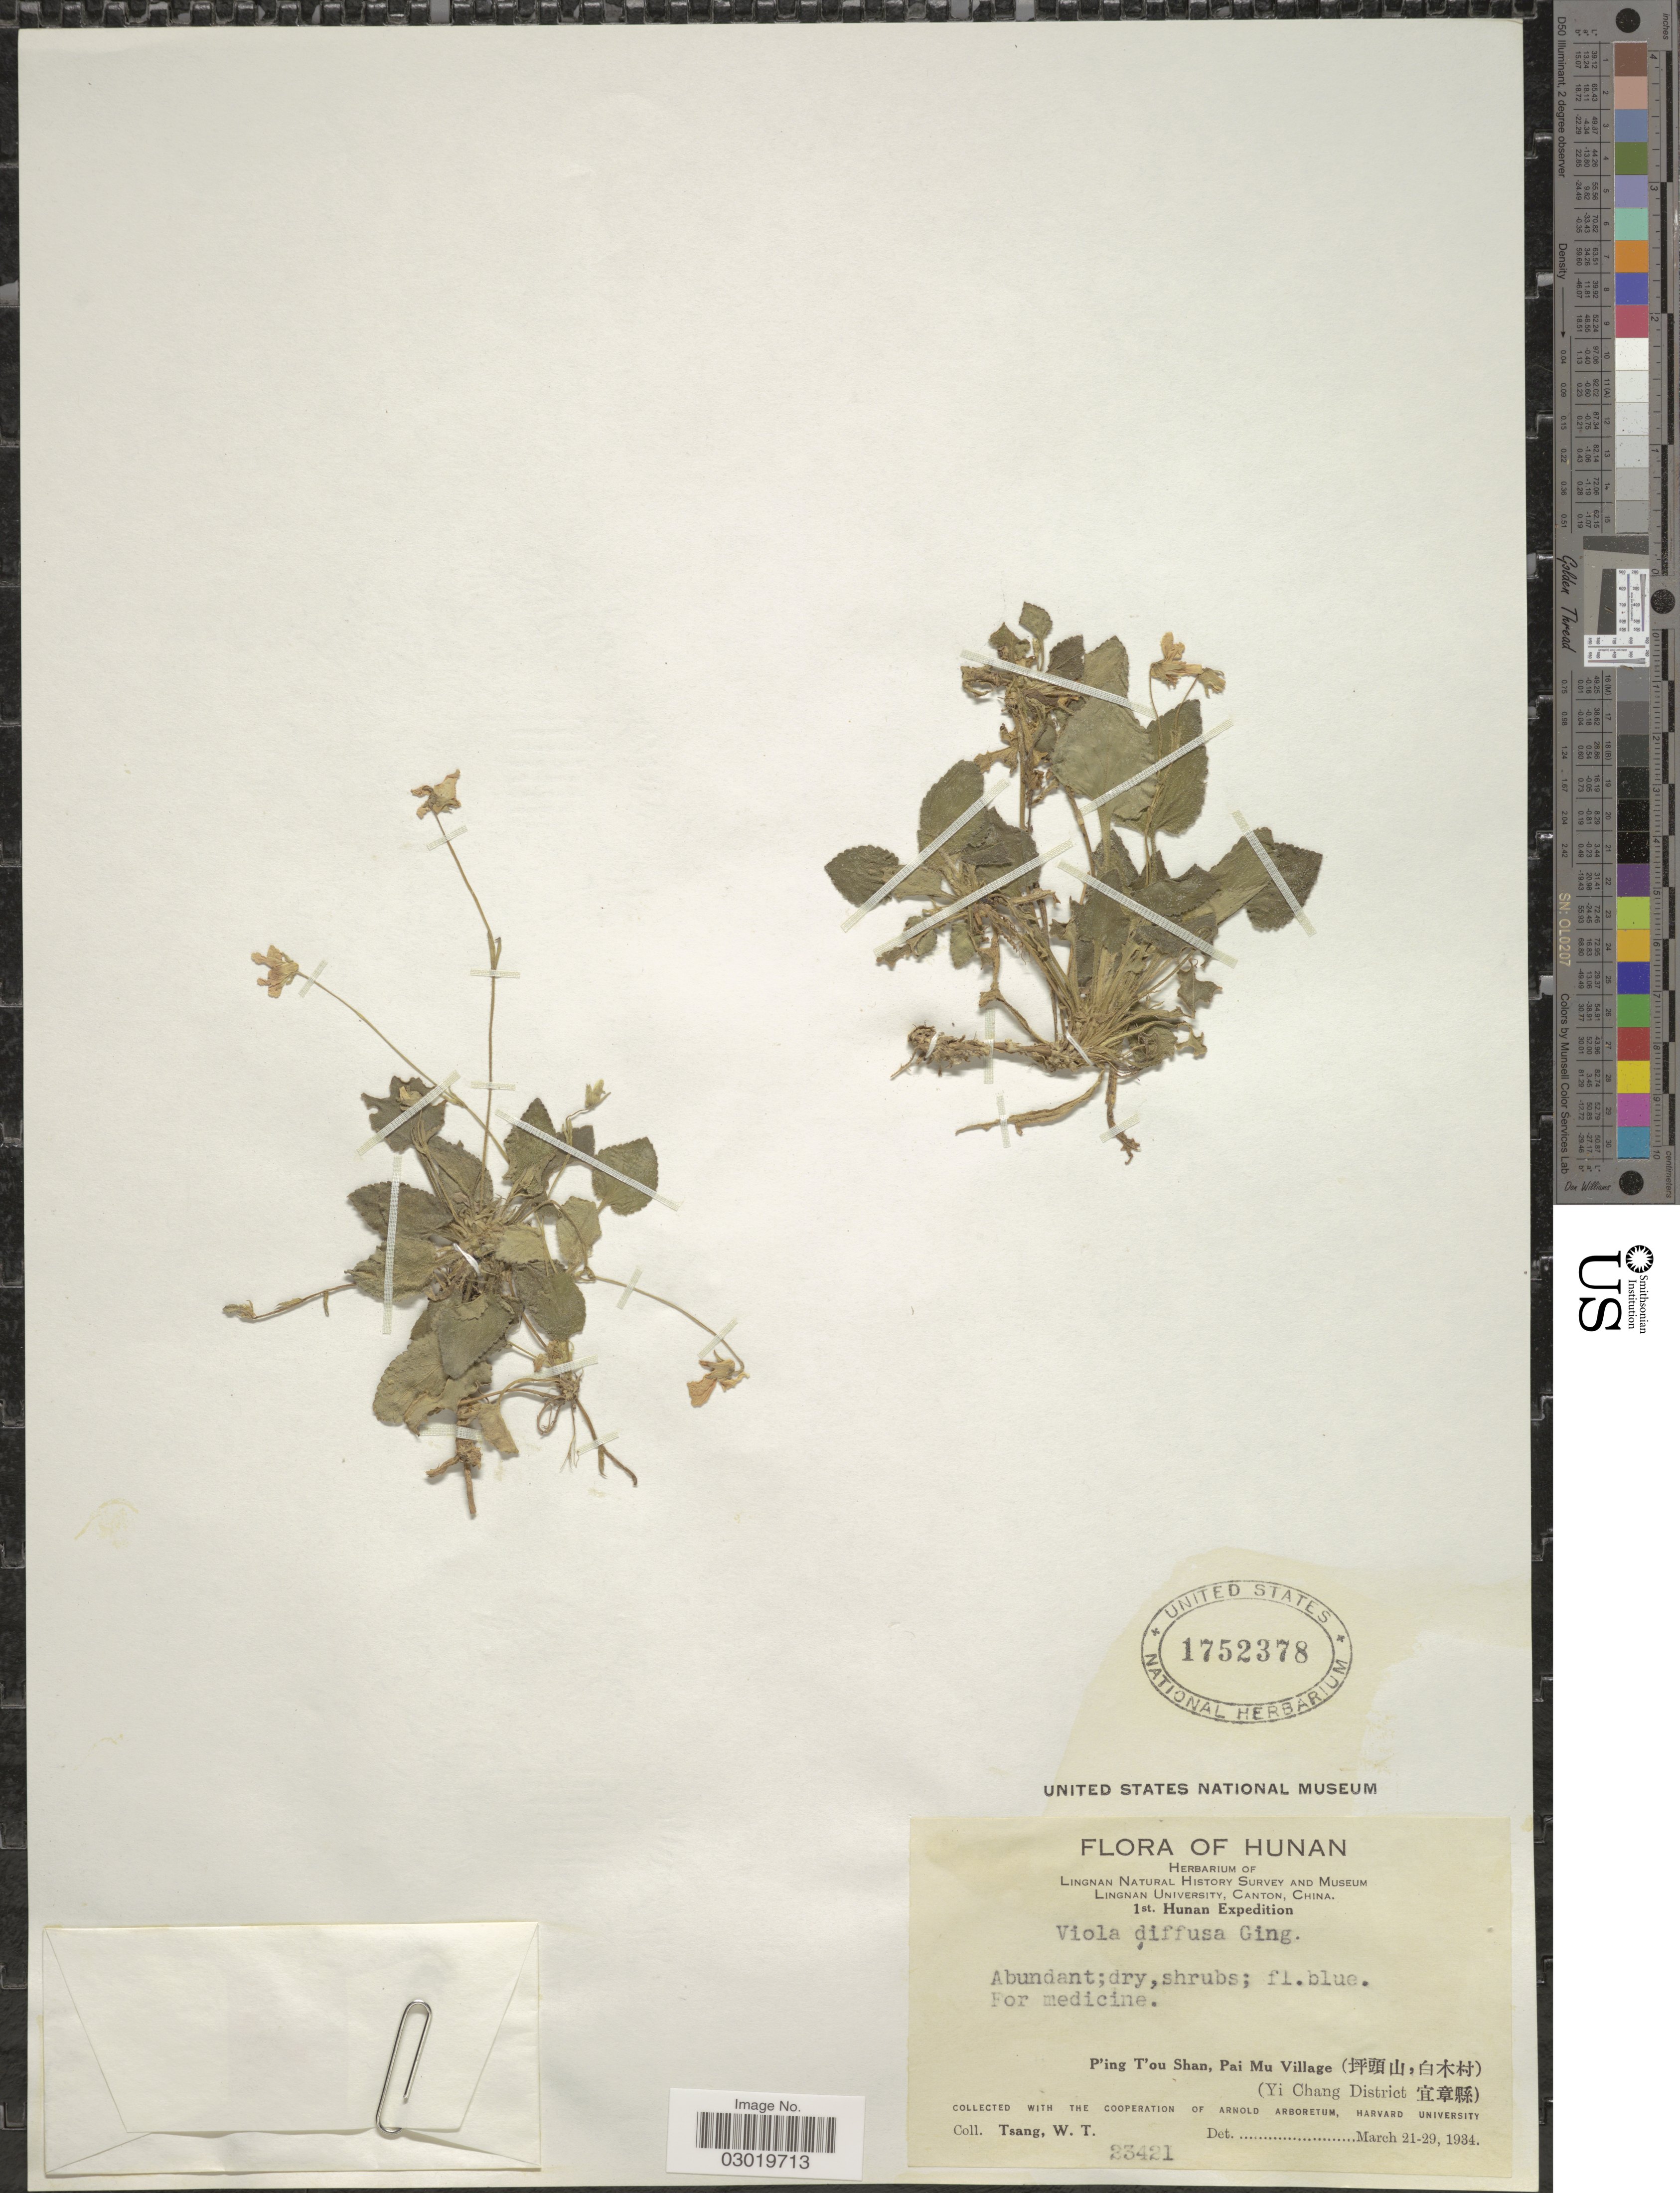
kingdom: Plantae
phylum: Tracheophyta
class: Magnoliopsida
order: Malpighiales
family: Violaceae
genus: Viola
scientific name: Viola diffusa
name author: Ging.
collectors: W. T. Tsang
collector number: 23421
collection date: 1934-03-21/1934-03-29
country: China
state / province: Hunan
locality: Hunan. P'ing T'ou Shan, Pau Mu Village (X). (Yi Chang District X).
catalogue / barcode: US 1752378